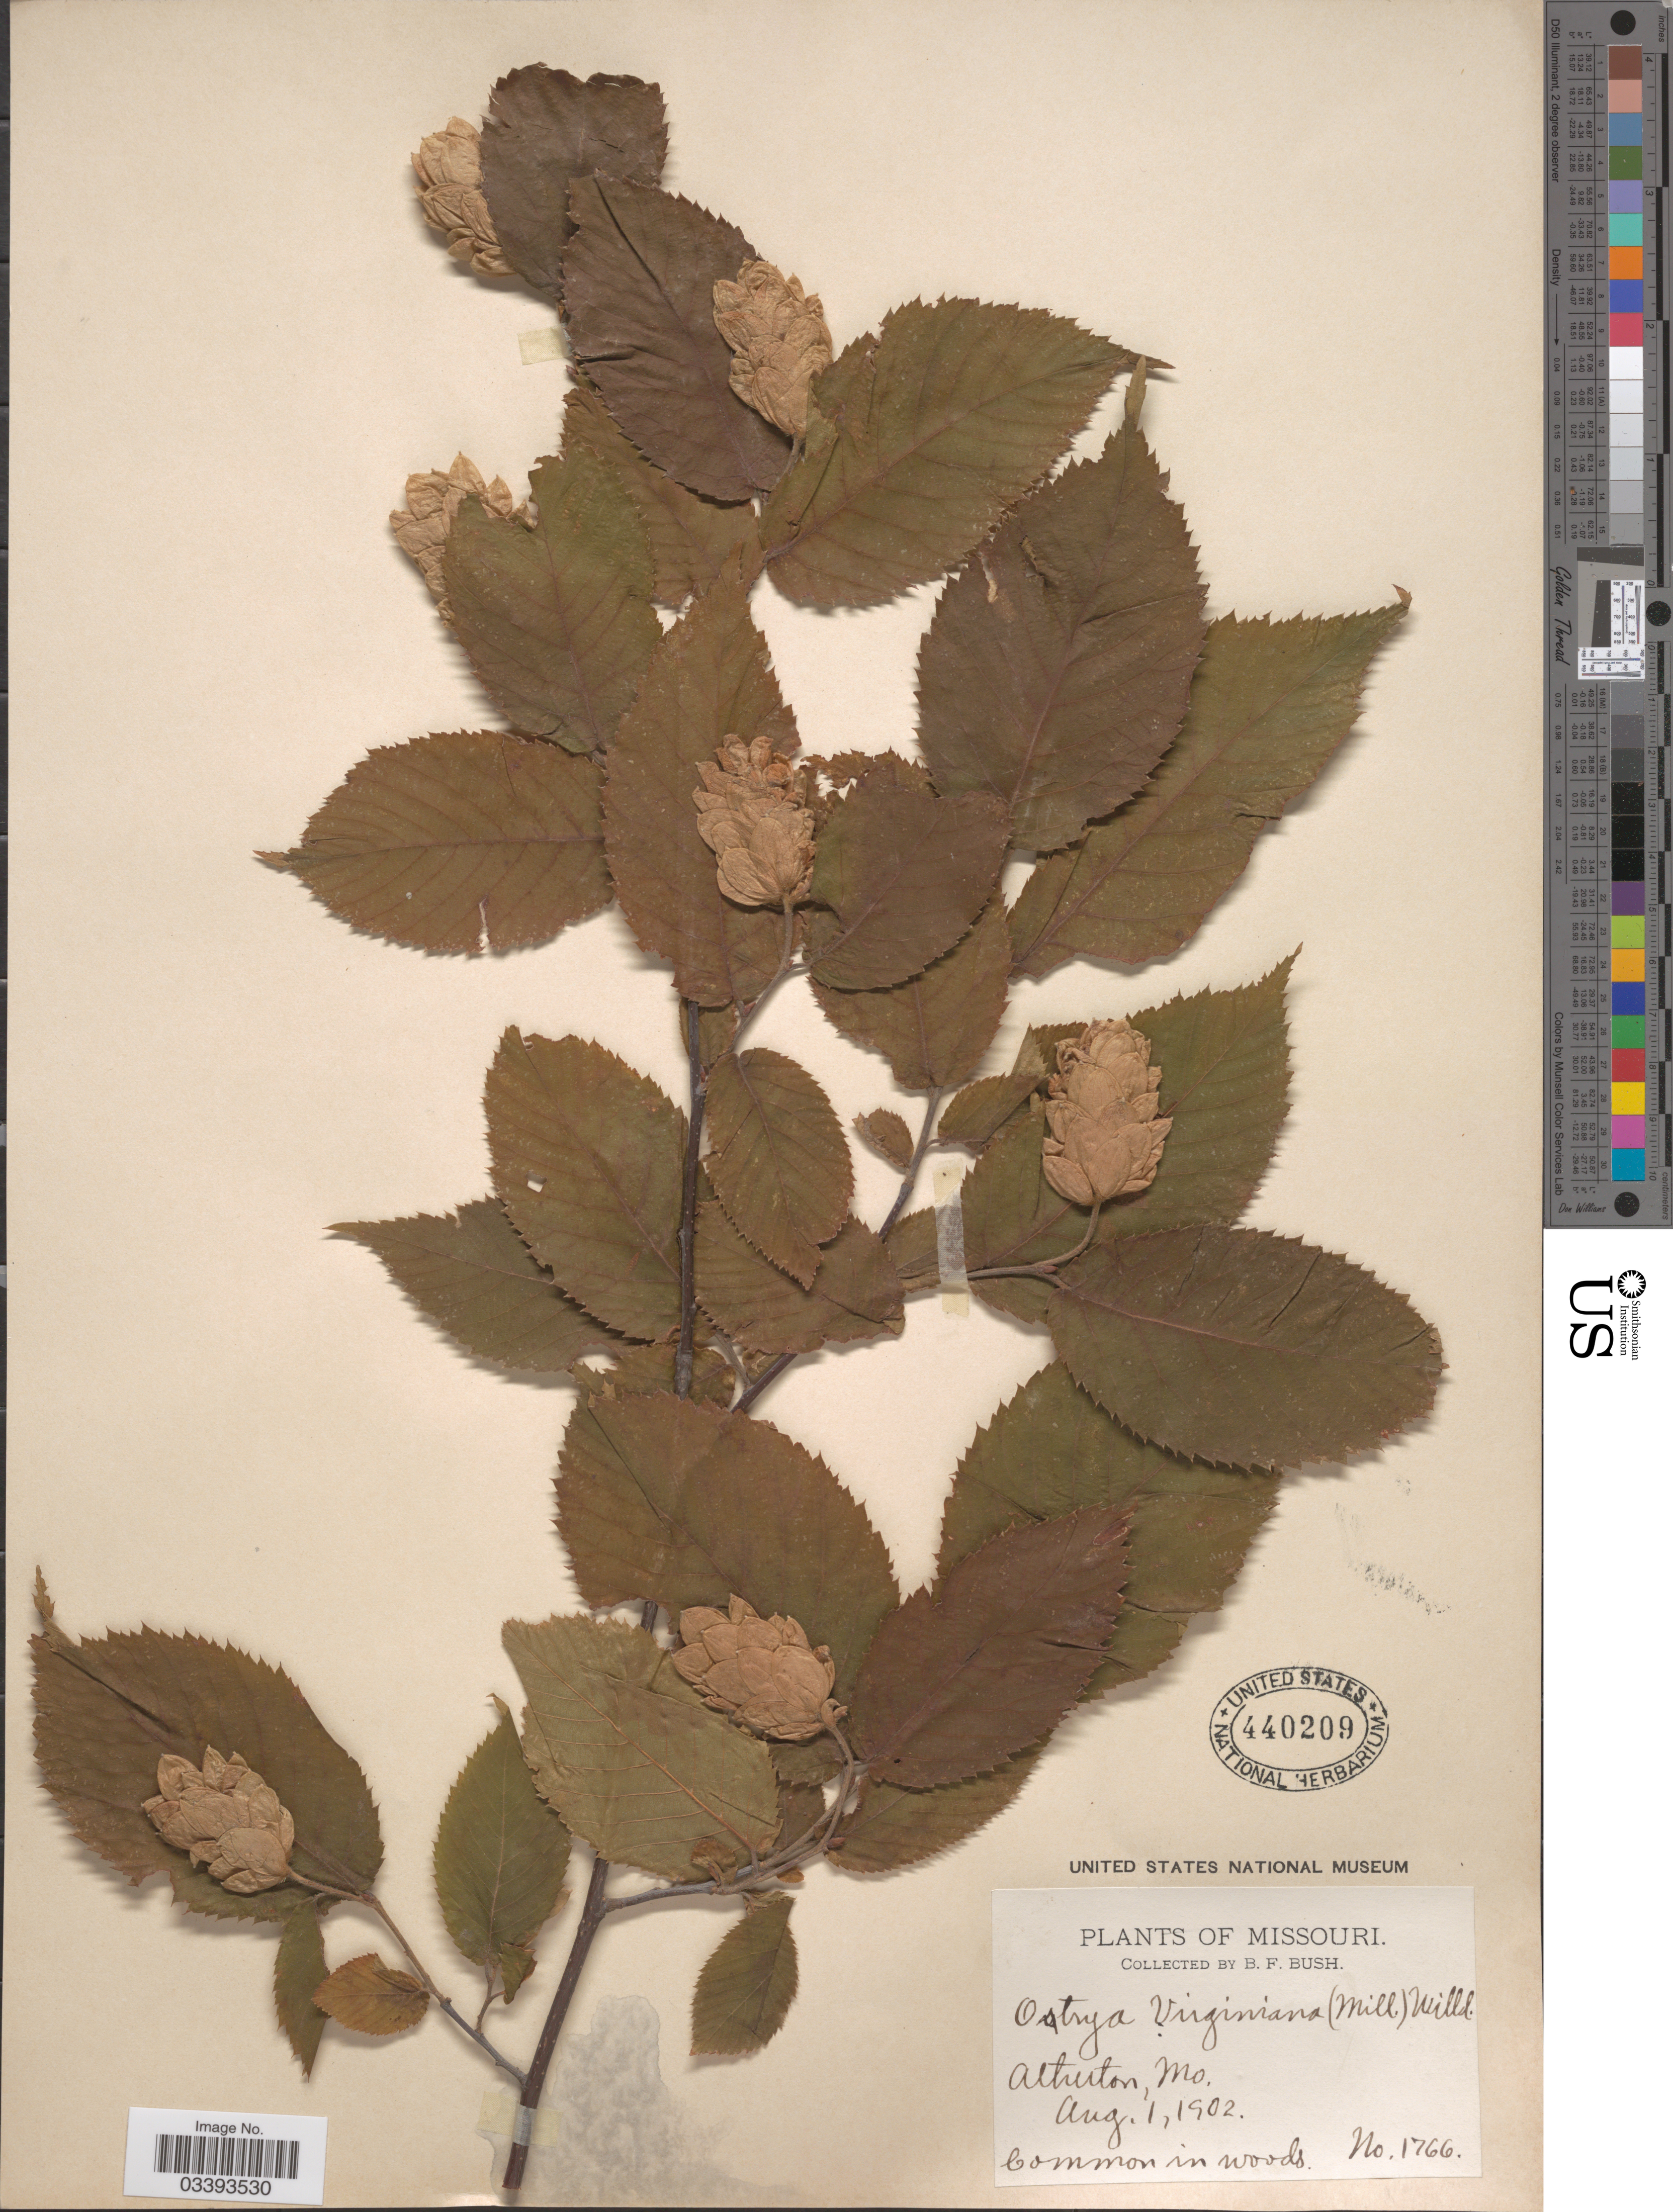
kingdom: Plantae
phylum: Tracheophyta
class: Magnoliopsida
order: Fagales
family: Betulaceae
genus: Ostrya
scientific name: Ostrya virginiana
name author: (Mill.) K. Koch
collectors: B. F. Bush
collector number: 1766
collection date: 1902-08-01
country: United States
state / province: Missouri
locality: Atherton, Mo.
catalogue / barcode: US 440209